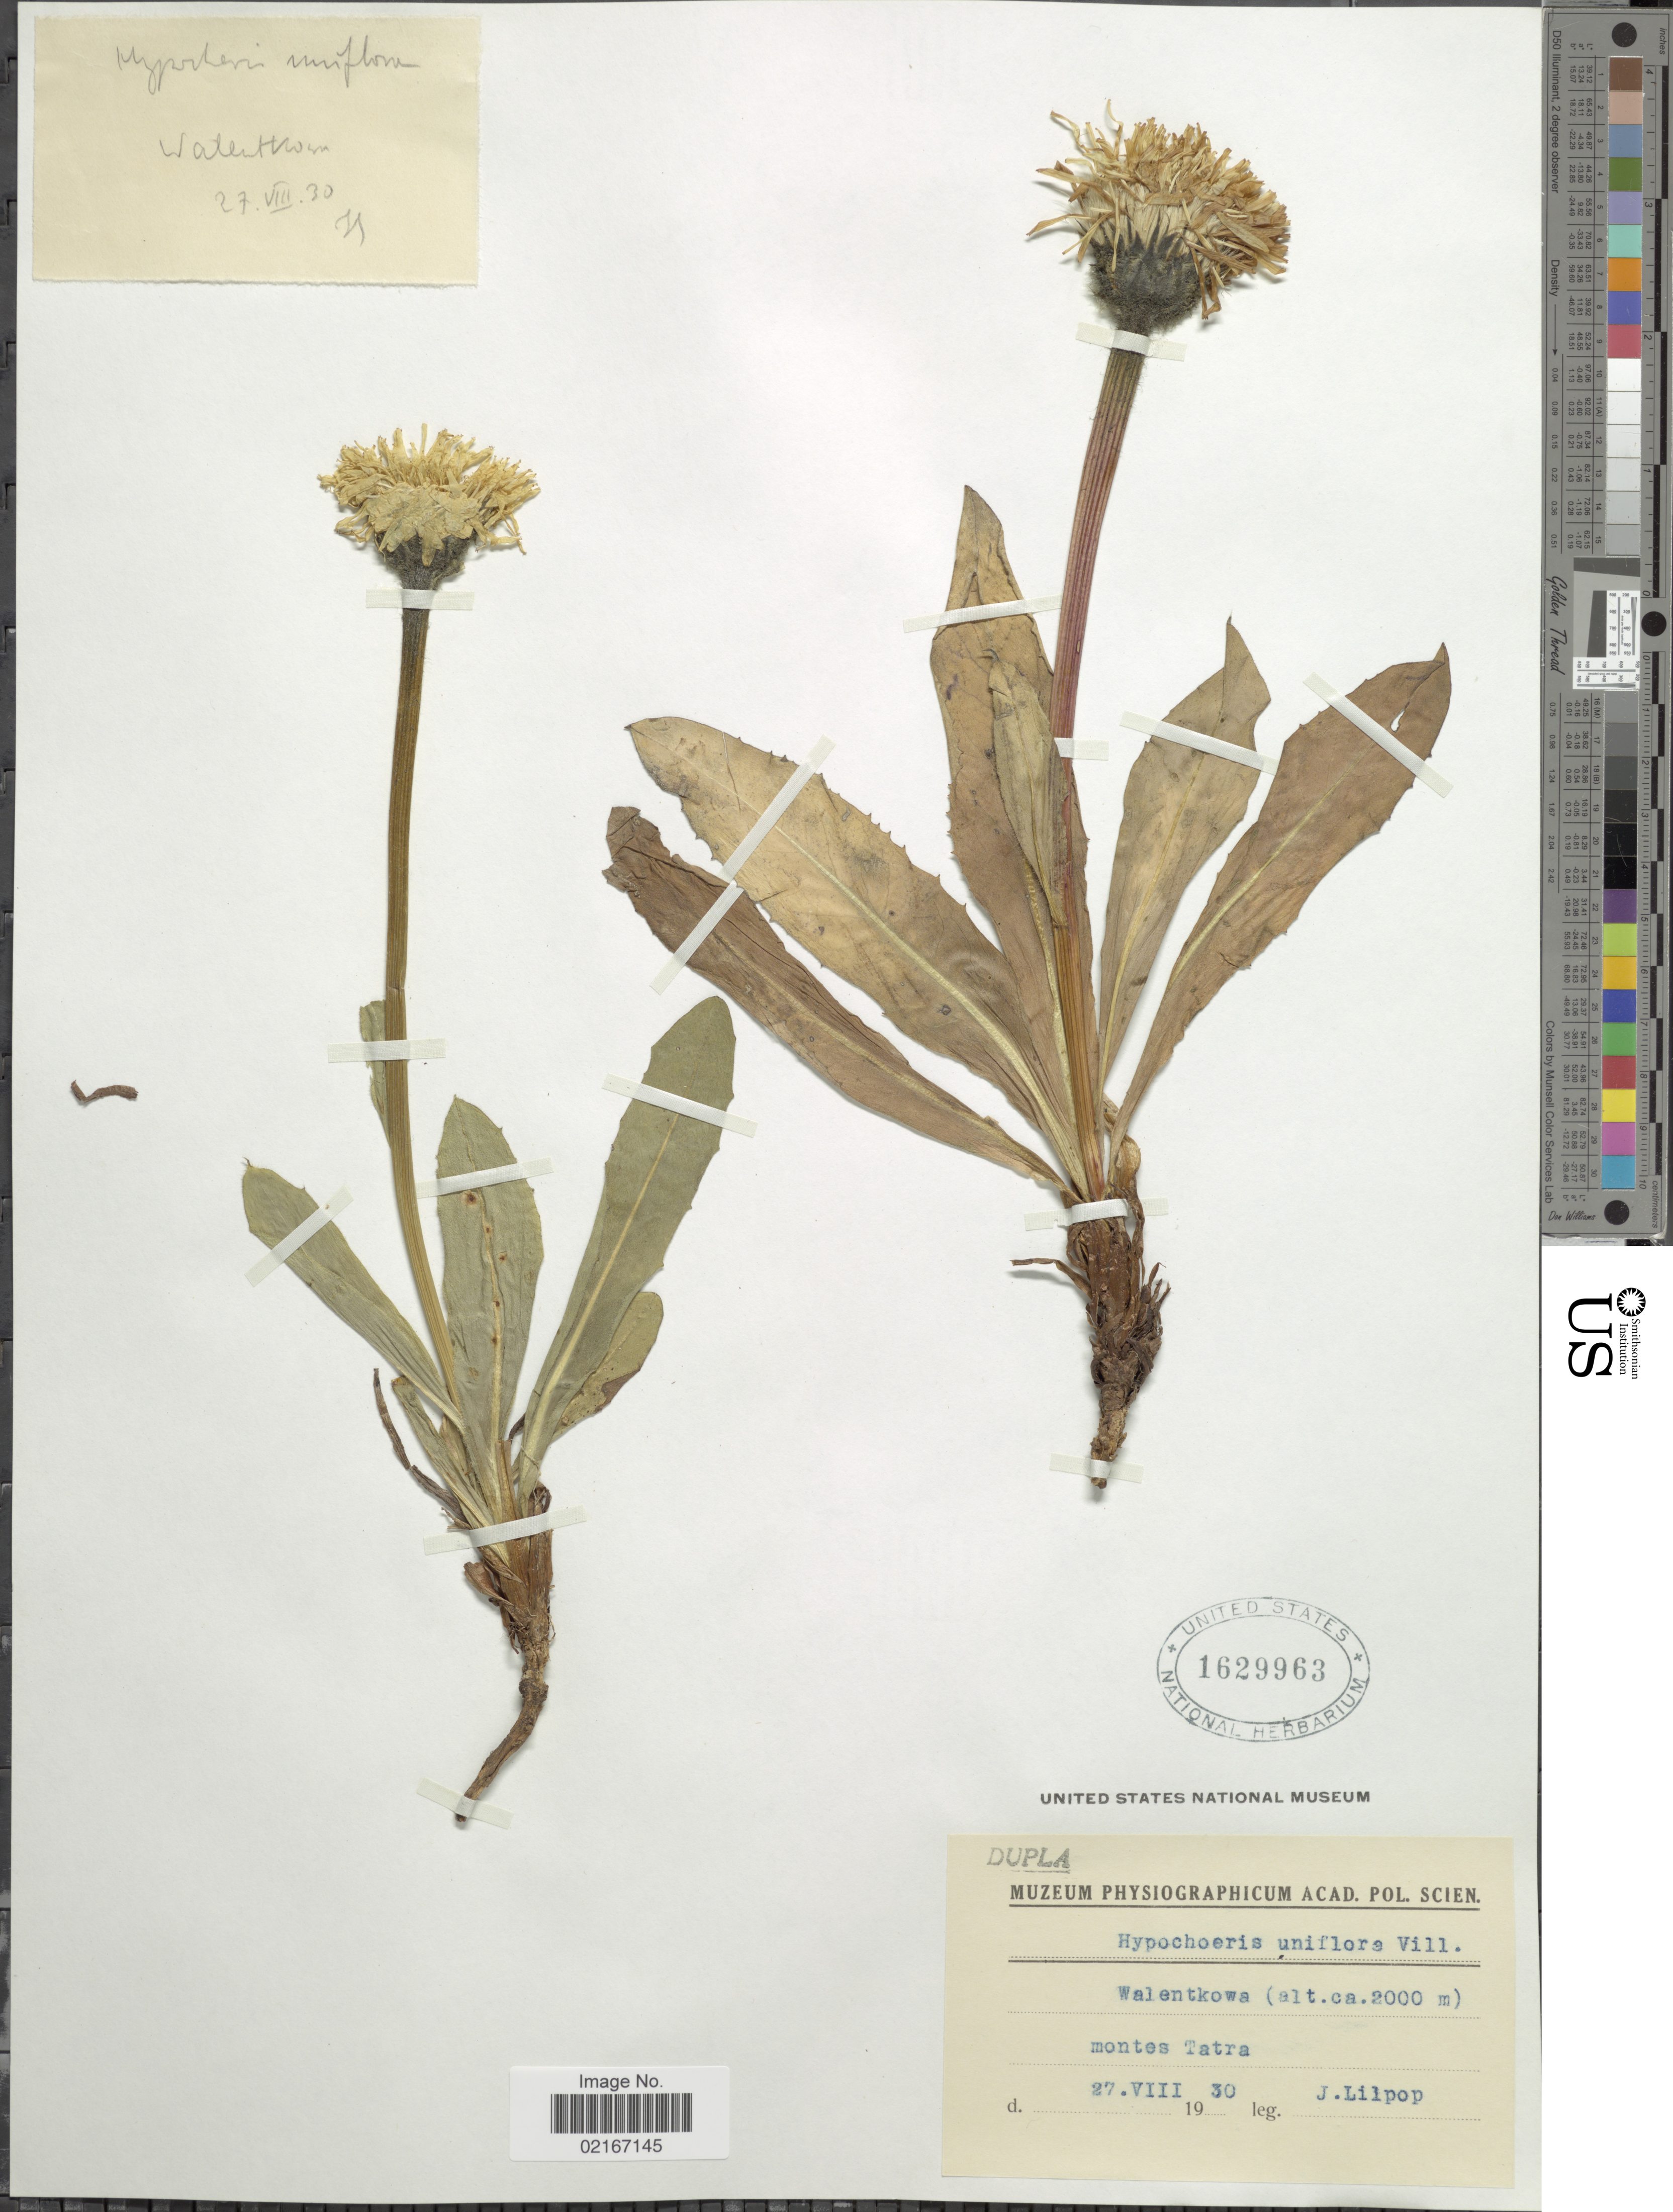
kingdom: Plantae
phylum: Tracheophyta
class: Magnoliopsida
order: Asterales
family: Asteraceae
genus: Hypochaeris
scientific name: Hypochaeris uniflora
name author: Vill.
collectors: J. Lilpop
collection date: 1930-08-27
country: Poland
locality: Walentkowa, montes Tatra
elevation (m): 2000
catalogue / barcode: US 1629963